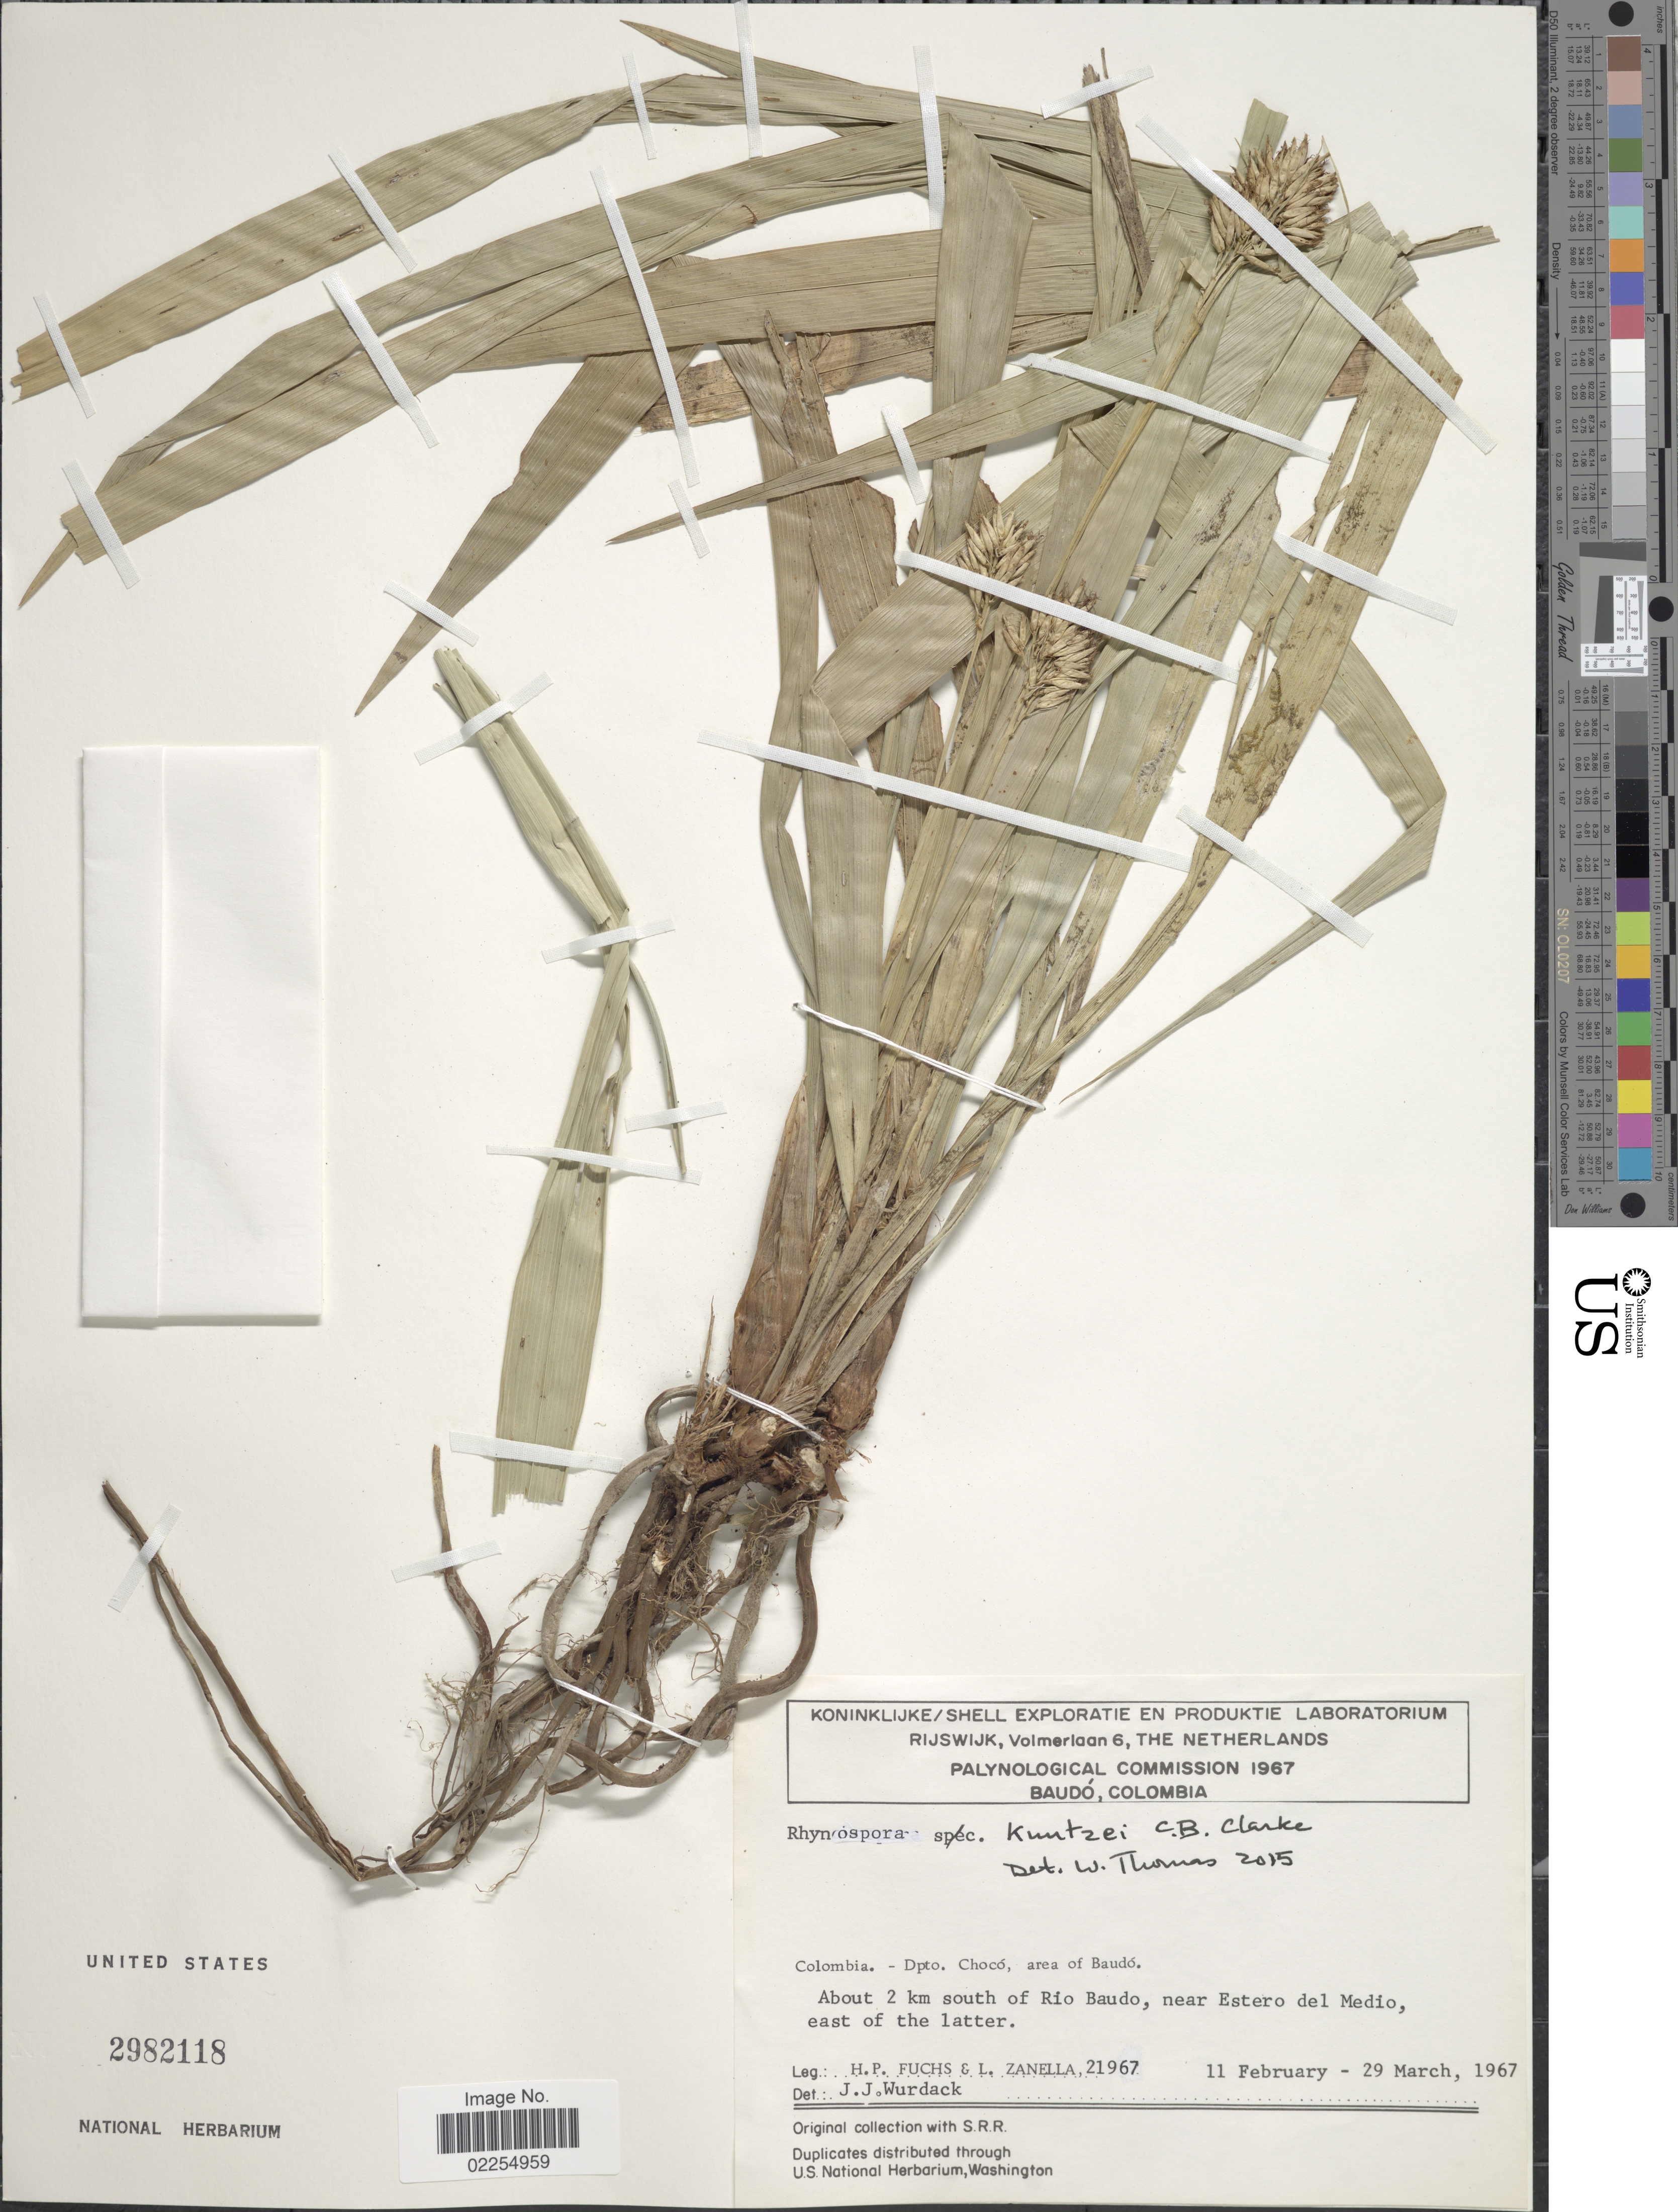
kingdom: Plantae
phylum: Tracheophyta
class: Liliopsida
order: Poales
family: Cyperaceae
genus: Rhynchospora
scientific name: Rhynchospora kuntzei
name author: C.B. Clarke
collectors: H. P. Fuchs & L. Zanella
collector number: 21967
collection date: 1967-02-11/1967-03-29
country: Colombia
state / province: Chocó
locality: Area of Baudo, about 2 km south of Rio Baudo, near Estero del Medio, east of the latter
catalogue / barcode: US 2982118